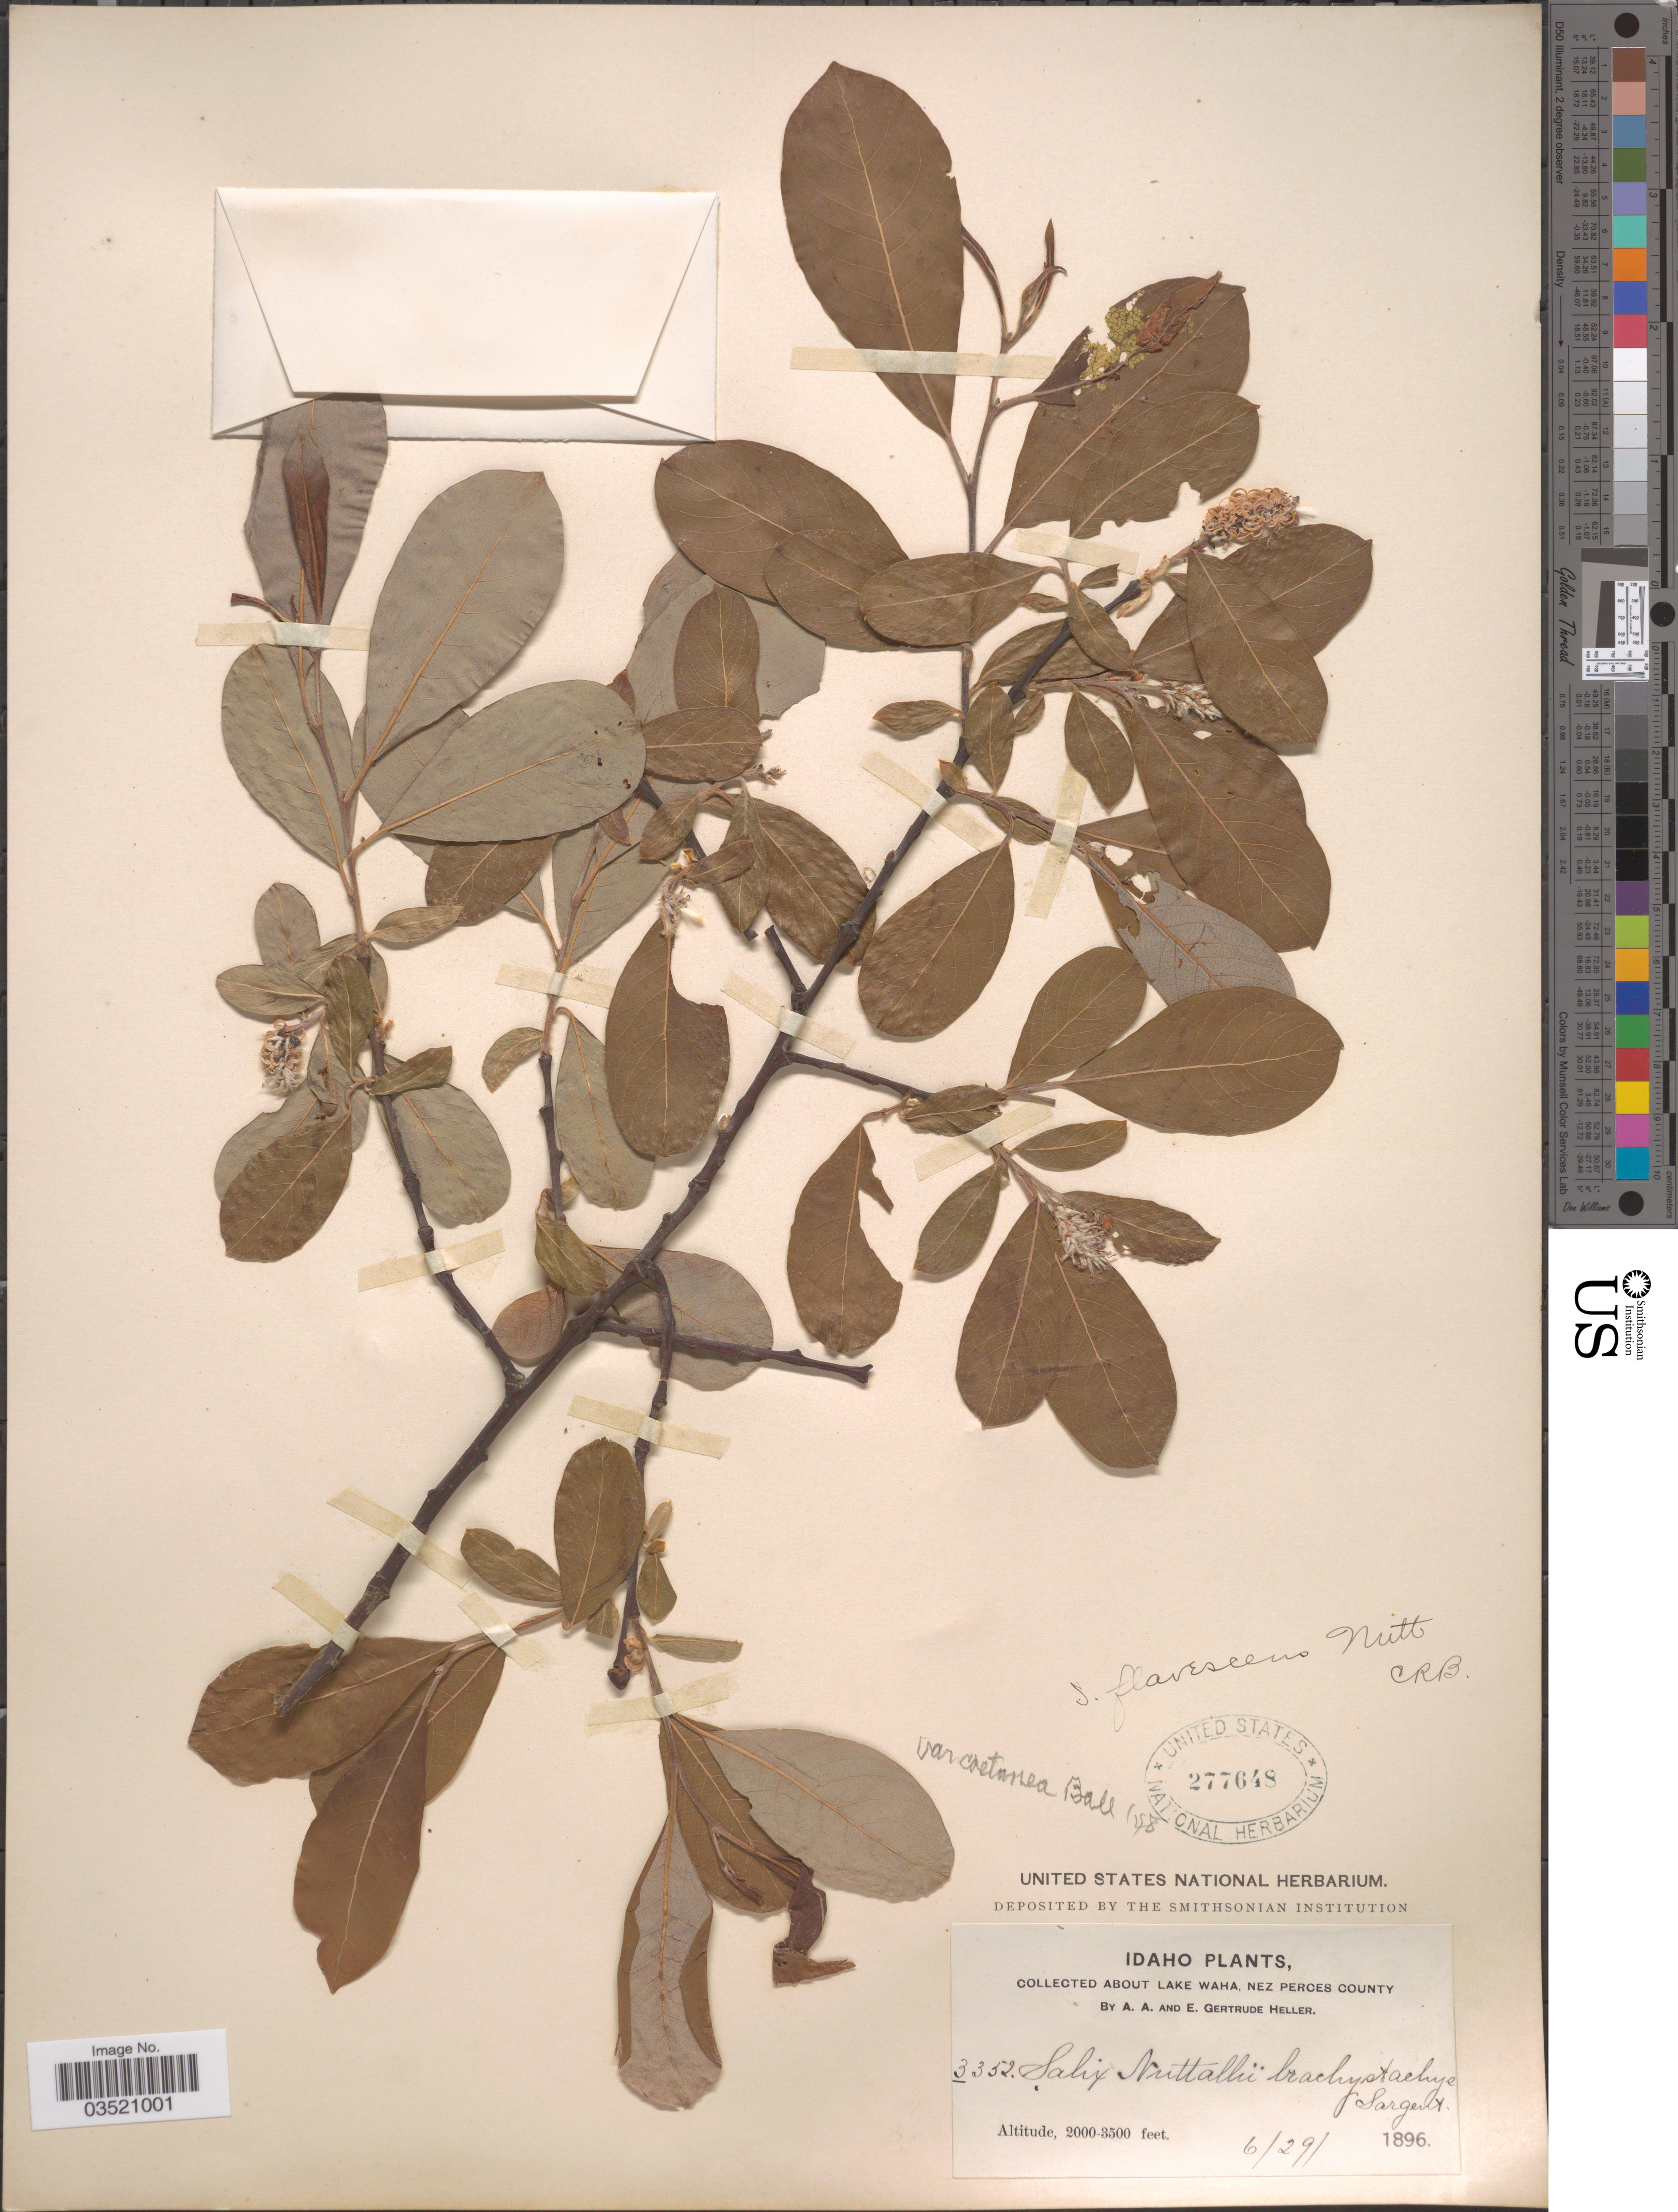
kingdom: Plantae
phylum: Tracheophyta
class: Magnoliopsida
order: Malpighiales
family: Salicaceae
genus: Salix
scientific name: Salix scouleriana var. coetanea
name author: C.R. Ball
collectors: A. A. Heller & E. Gertrude Heller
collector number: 3352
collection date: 1896-06-29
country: United States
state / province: Idaho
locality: About Lake Waha, Nez Perces County.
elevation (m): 610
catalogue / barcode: US 277648